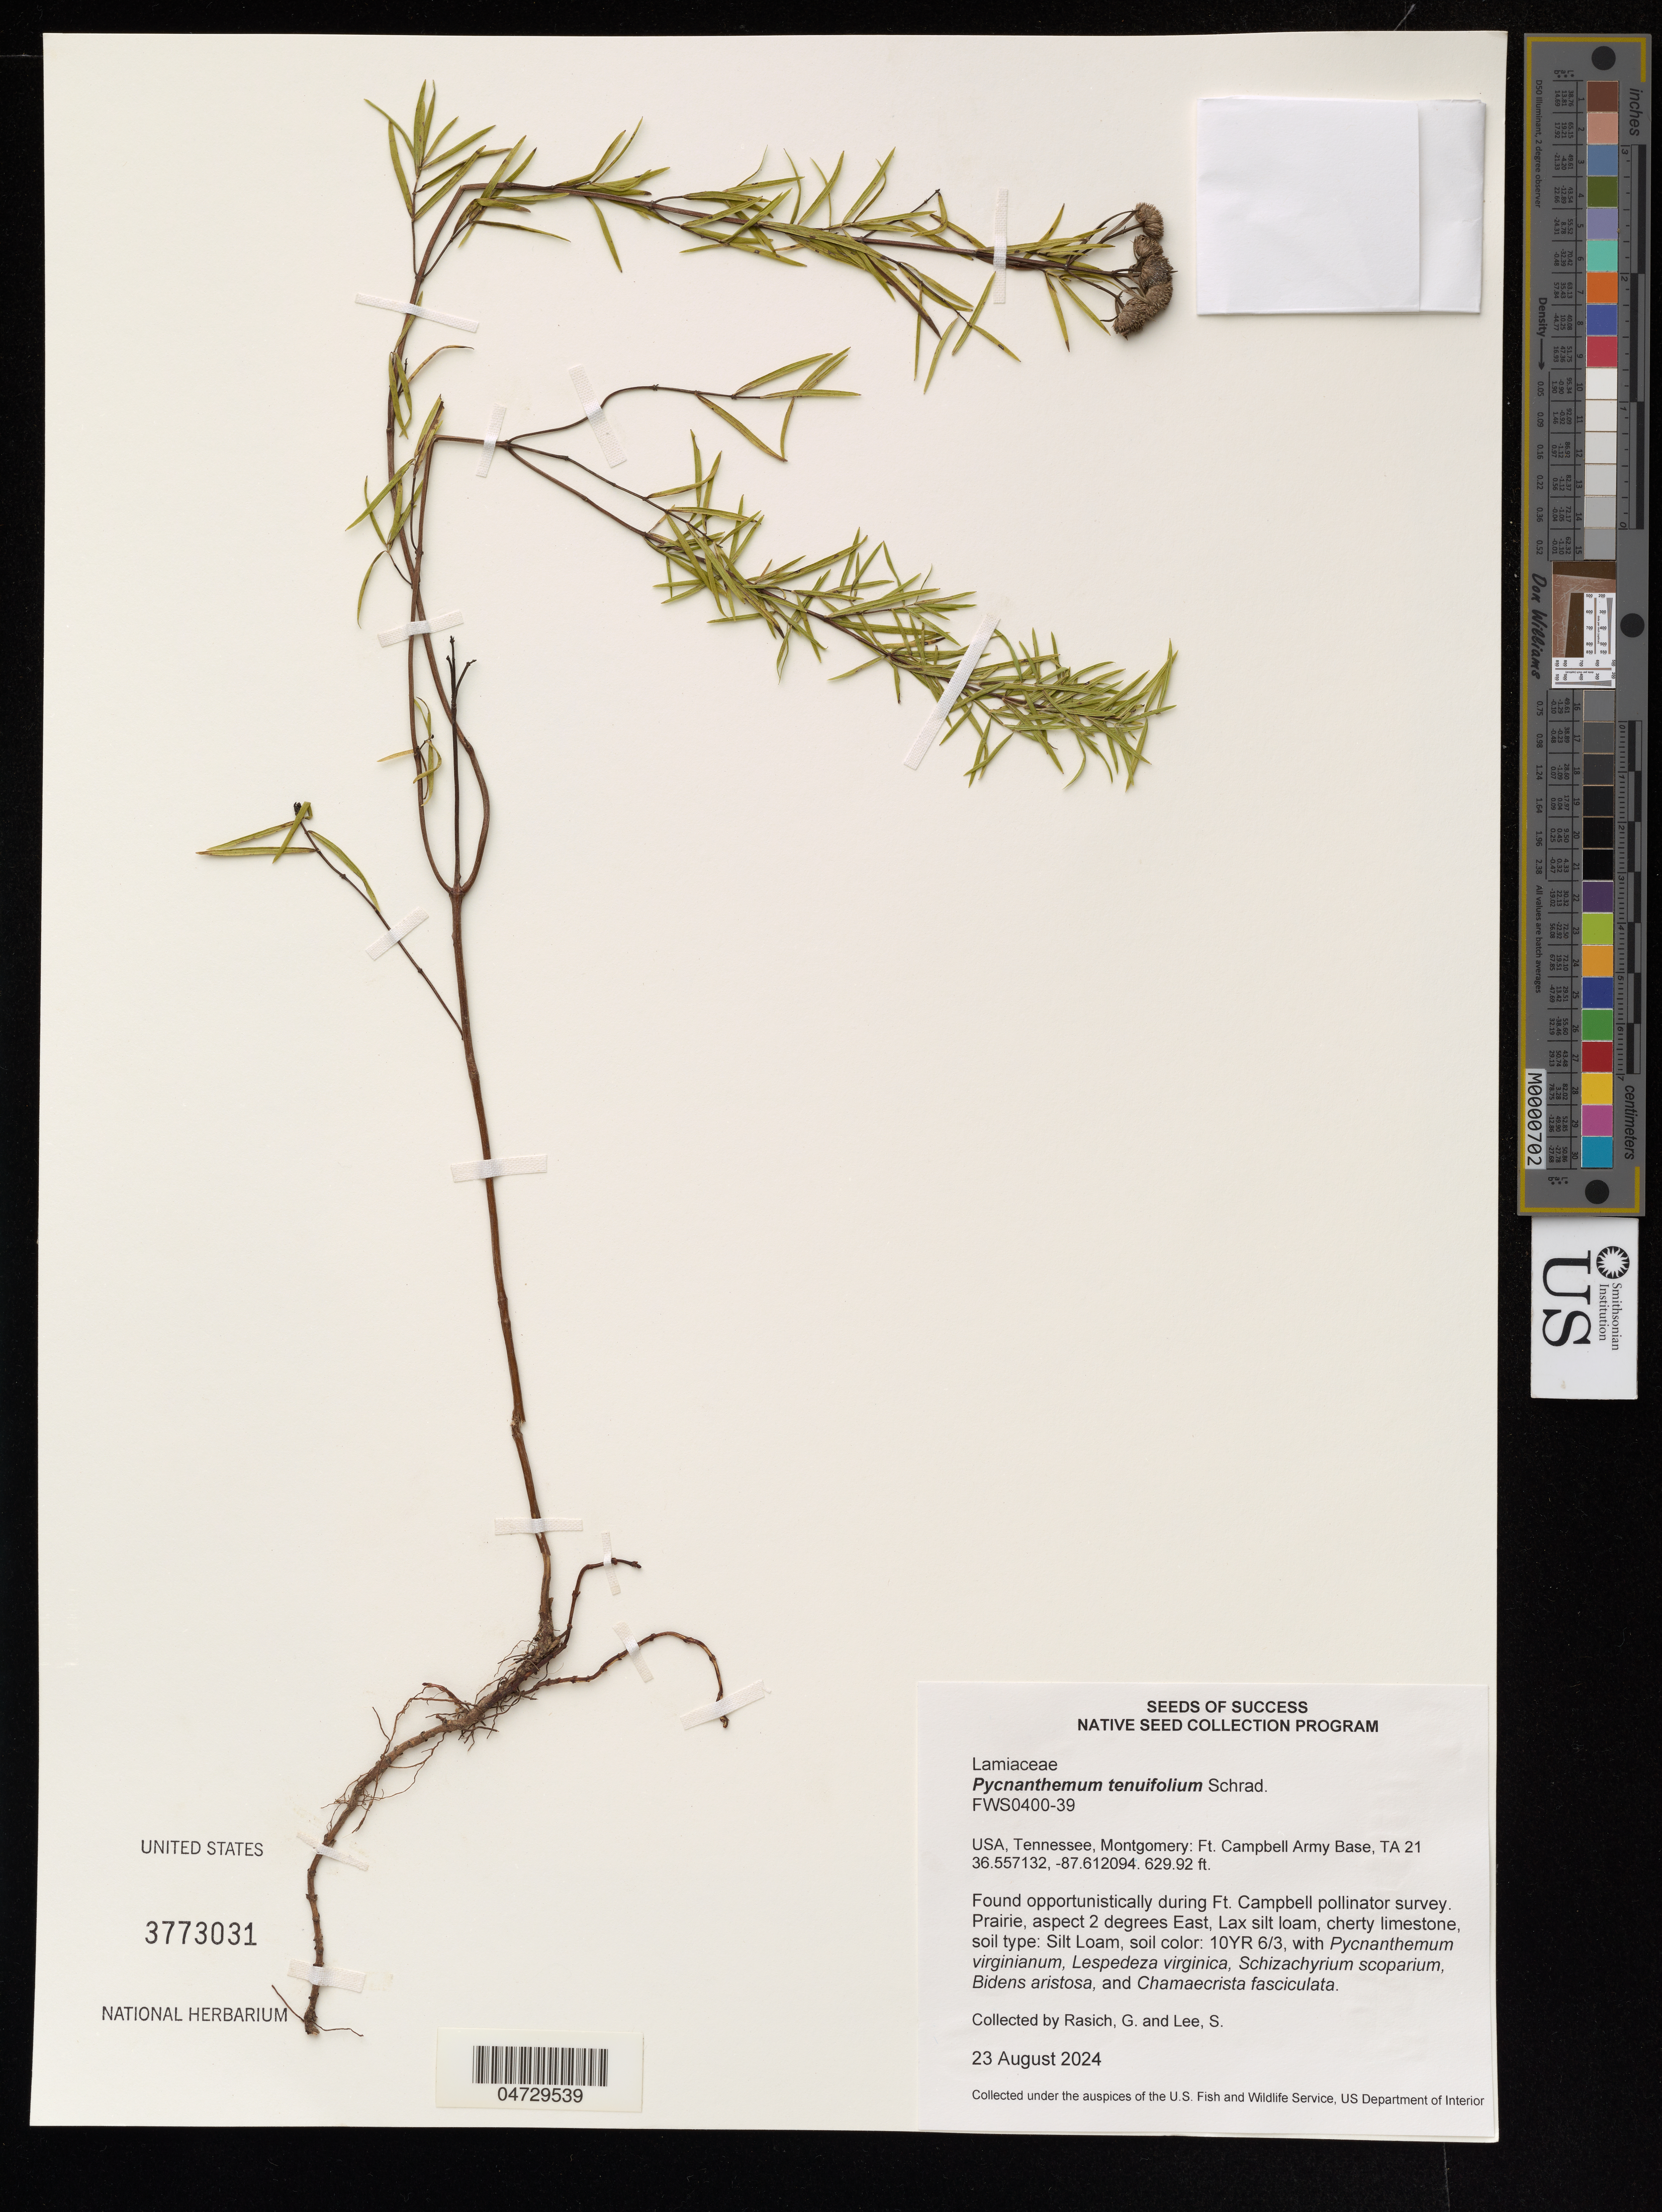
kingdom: Plantae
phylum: Tracheophyta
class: Magnoliopsida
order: Lamiales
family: Lamiaceae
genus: Pycnanthemum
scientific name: Pycnanthemum tenuifolium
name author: Schrad.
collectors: G. Rasich & S. Lee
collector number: FWS0400-39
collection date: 2024-08-23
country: United States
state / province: Tennessee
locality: Montgomery: Ft. Campbell Army Base, TA 21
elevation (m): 192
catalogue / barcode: US 3773031